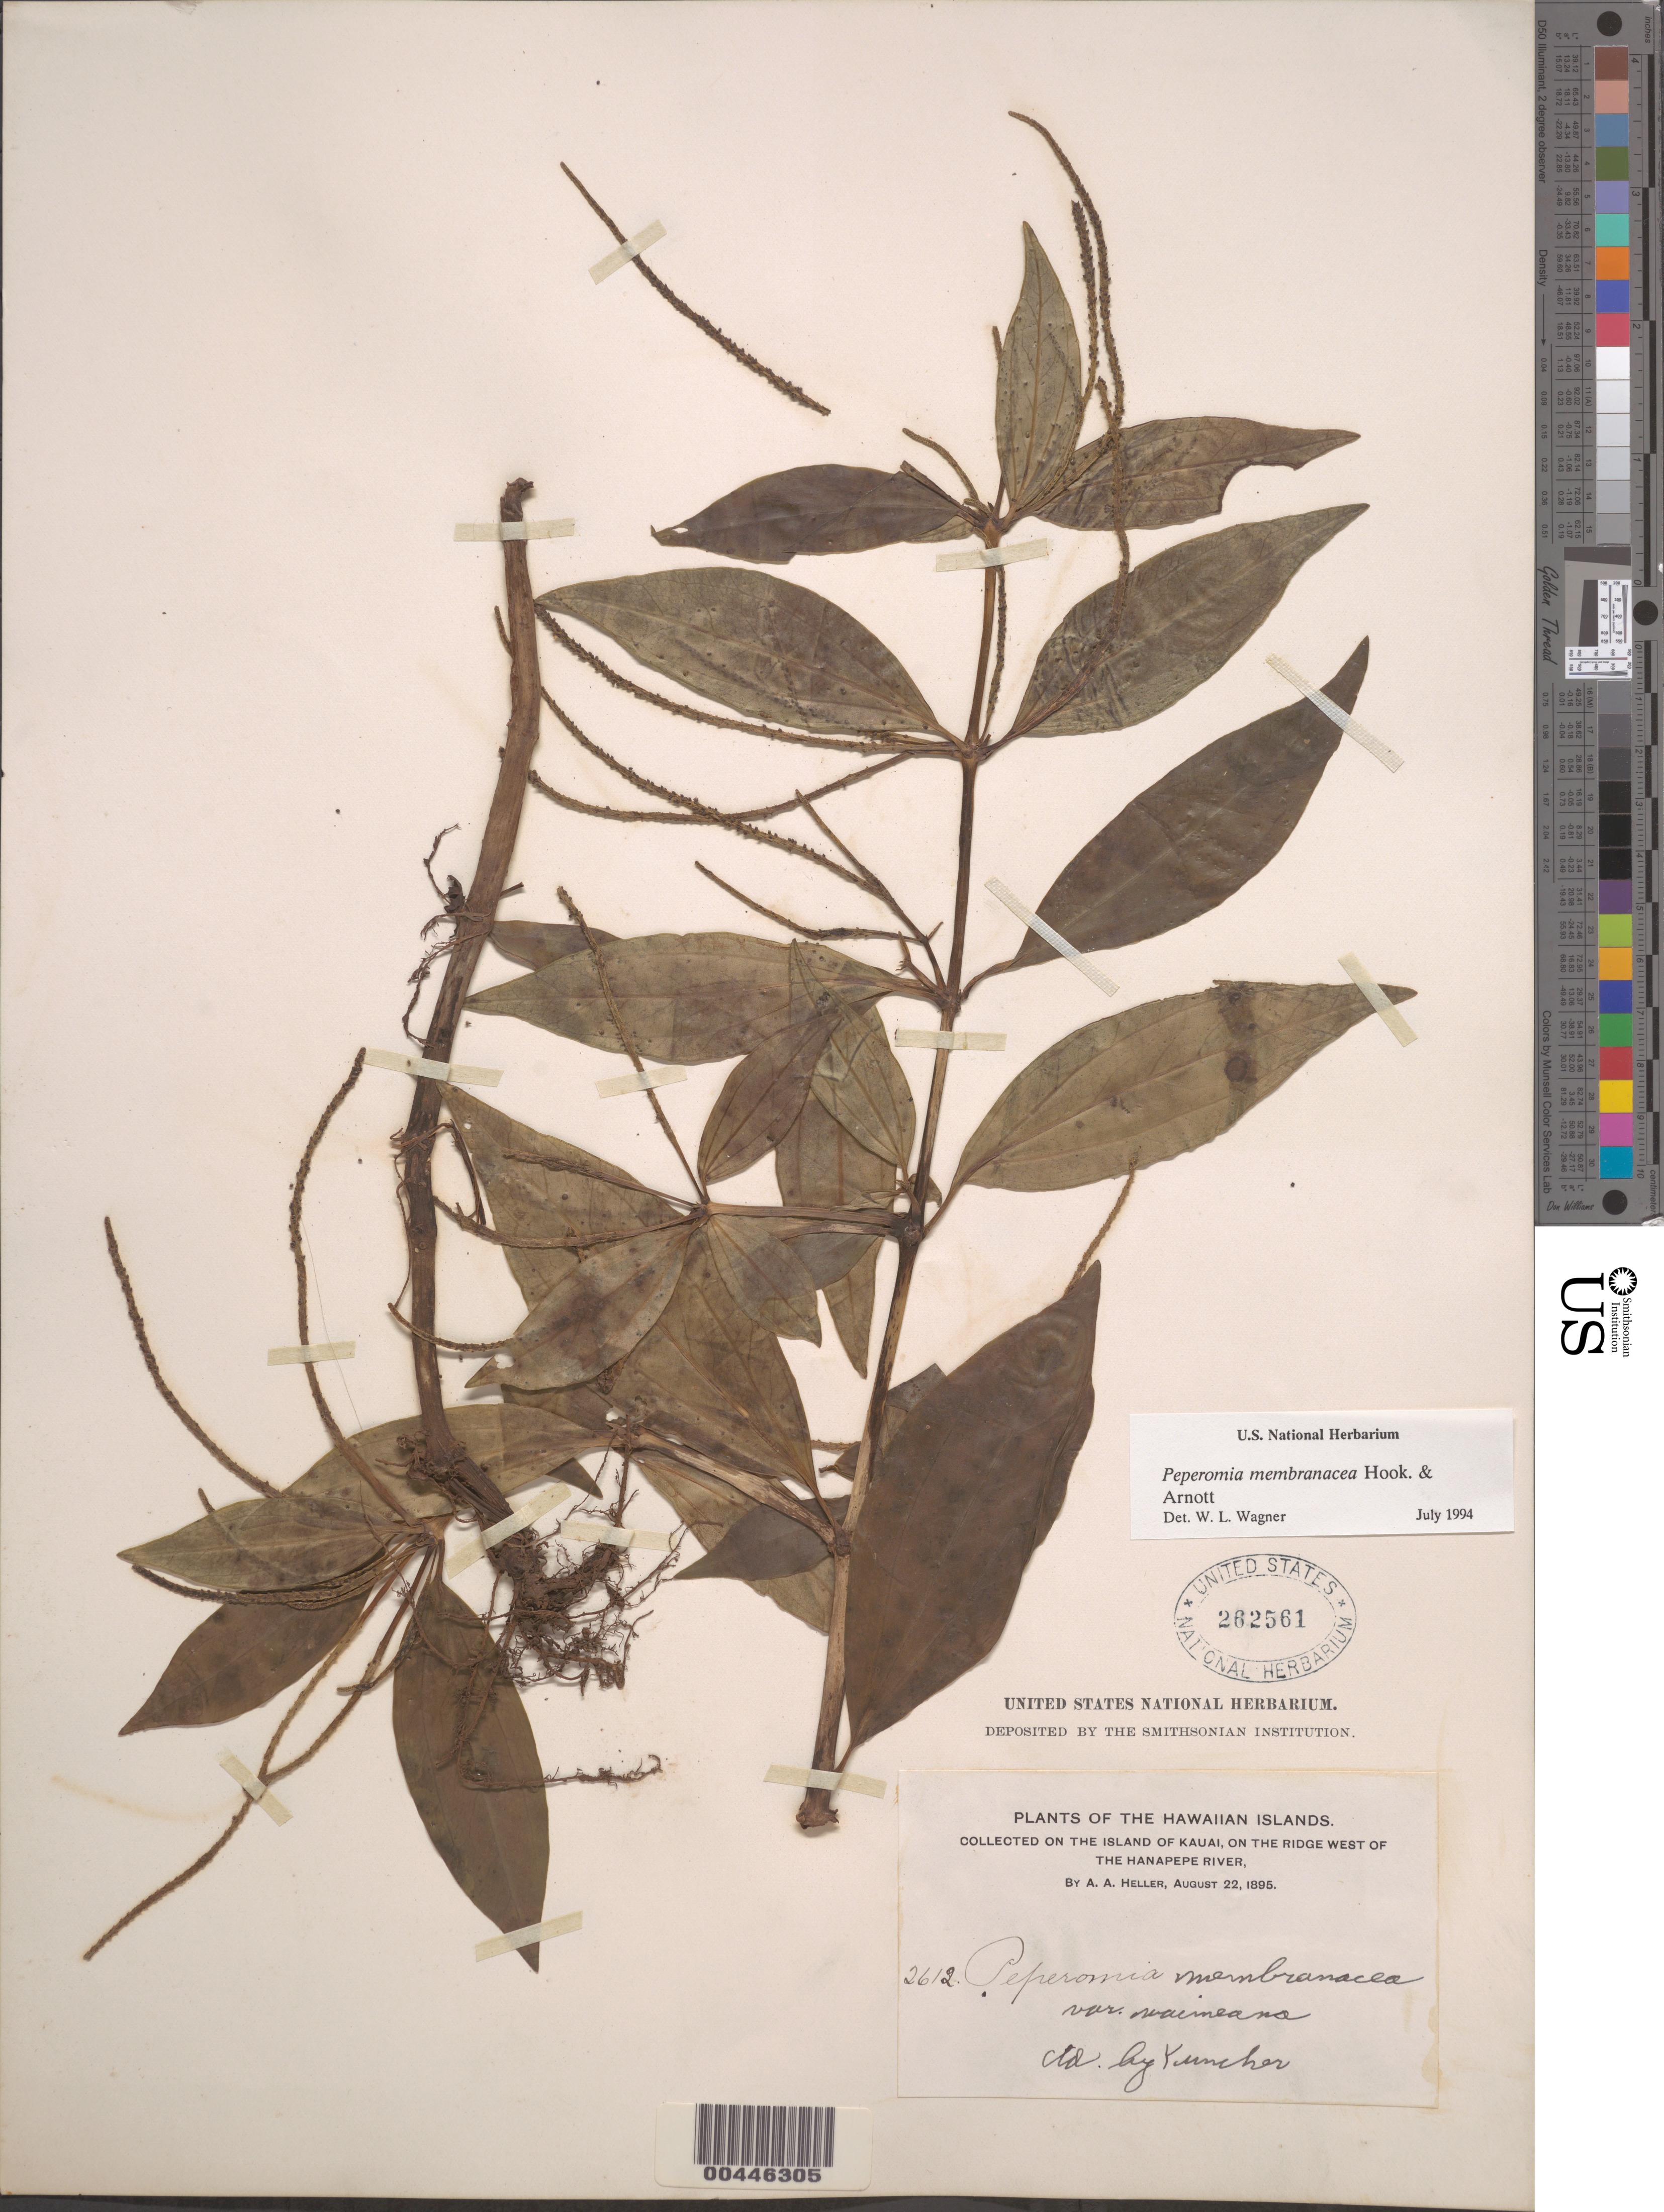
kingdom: Plantae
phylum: Tracheophyta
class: Magnoliopsida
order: Piperales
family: Piperaceae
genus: Peperomia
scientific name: Peperomia membranacea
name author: Hook. & Arn.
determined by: Wagner, W. L., (BOT), Smithsonian Institution - National Museum of Natural History (UNITED STATES)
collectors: A. A. Heller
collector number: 2612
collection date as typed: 22 Aug 1895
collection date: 1895-08-22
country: United States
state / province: Hawaii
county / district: Kauai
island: Kaua'i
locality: On the ridge W of the Hanapepe River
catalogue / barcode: US 262561